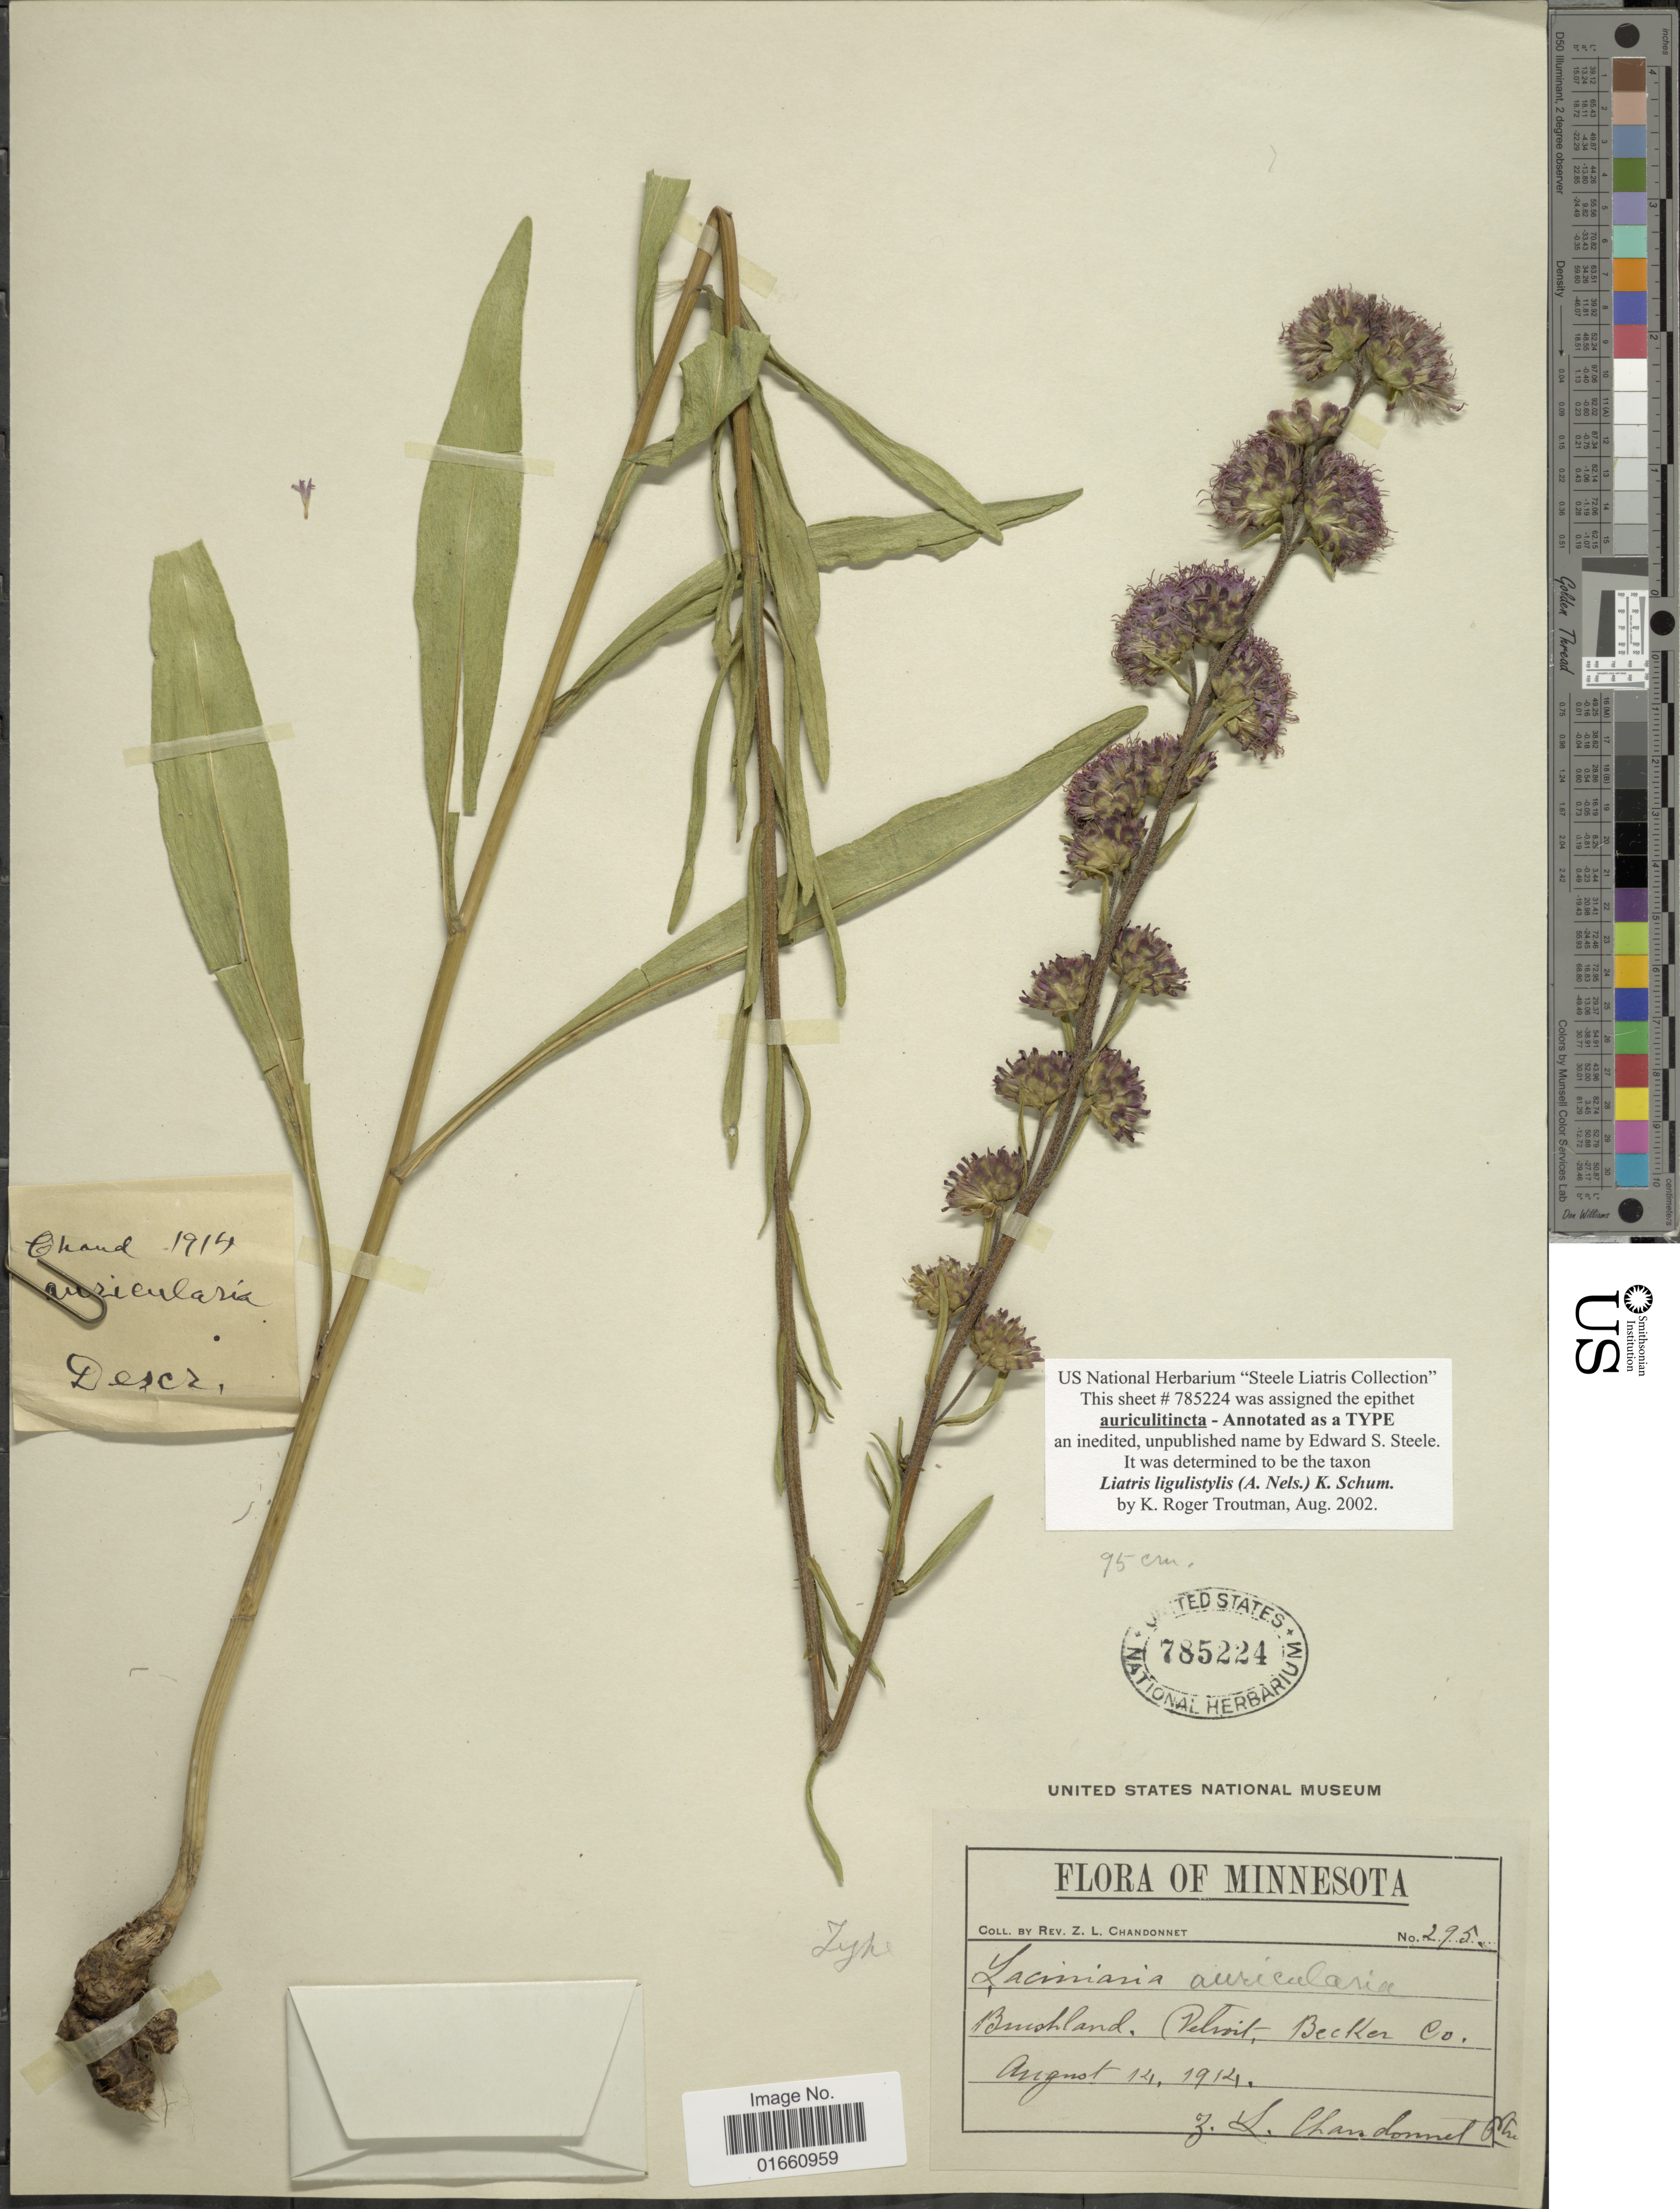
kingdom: Plantae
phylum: Tracheophyta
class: Magnoliopsida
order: Asterales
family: Asteraceae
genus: Liatris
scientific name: Liatris ligulistylis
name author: (A. Nelson) K. Schum.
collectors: Z. Chandonnet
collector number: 295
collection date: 1914-08-14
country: United States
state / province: Minnesota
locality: Brushland, Detroit, Becker Co.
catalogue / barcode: US 785224